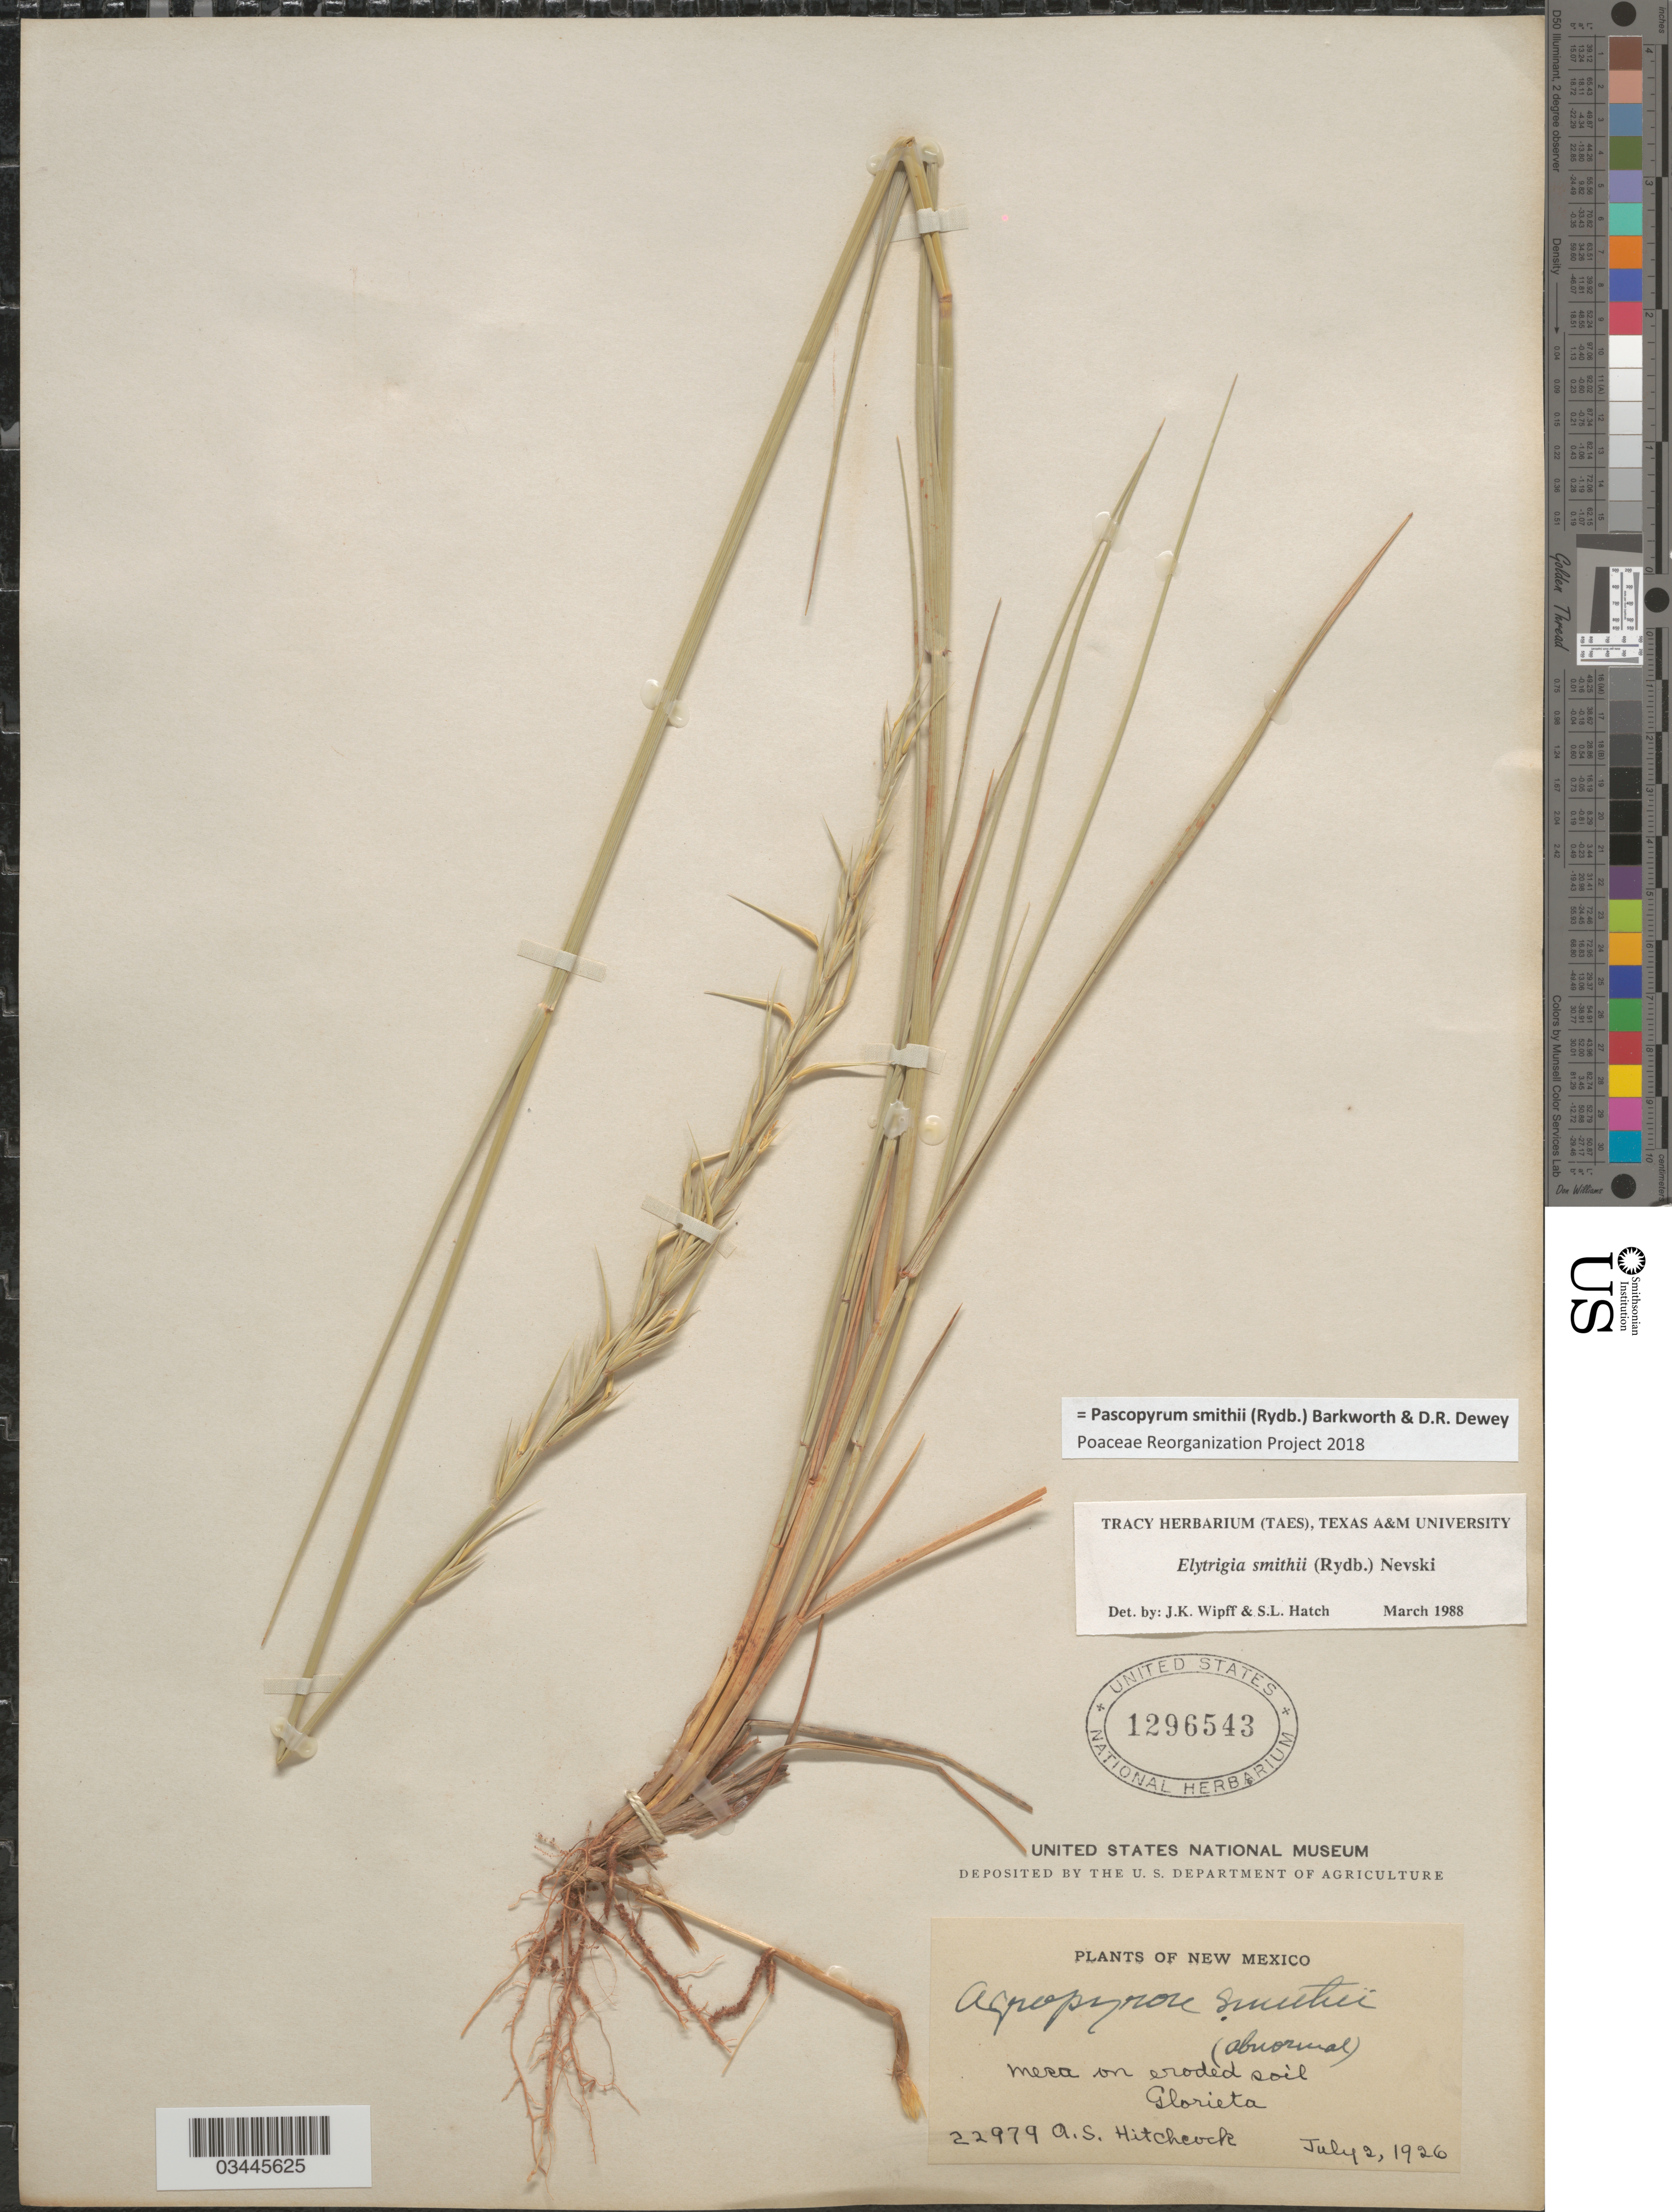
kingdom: Plantae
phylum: Tracheophyta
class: Liliopsida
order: Poales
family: Poaceae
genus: Pascopyrum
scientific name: Pascopyrum smithii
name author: (Rydb.) Barkworth & Dewey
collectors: A. S. Hitchcock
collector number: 22979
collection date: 1926-07-02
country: United States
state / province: New Mexico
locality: Glorieta.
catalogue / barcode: US 1296543